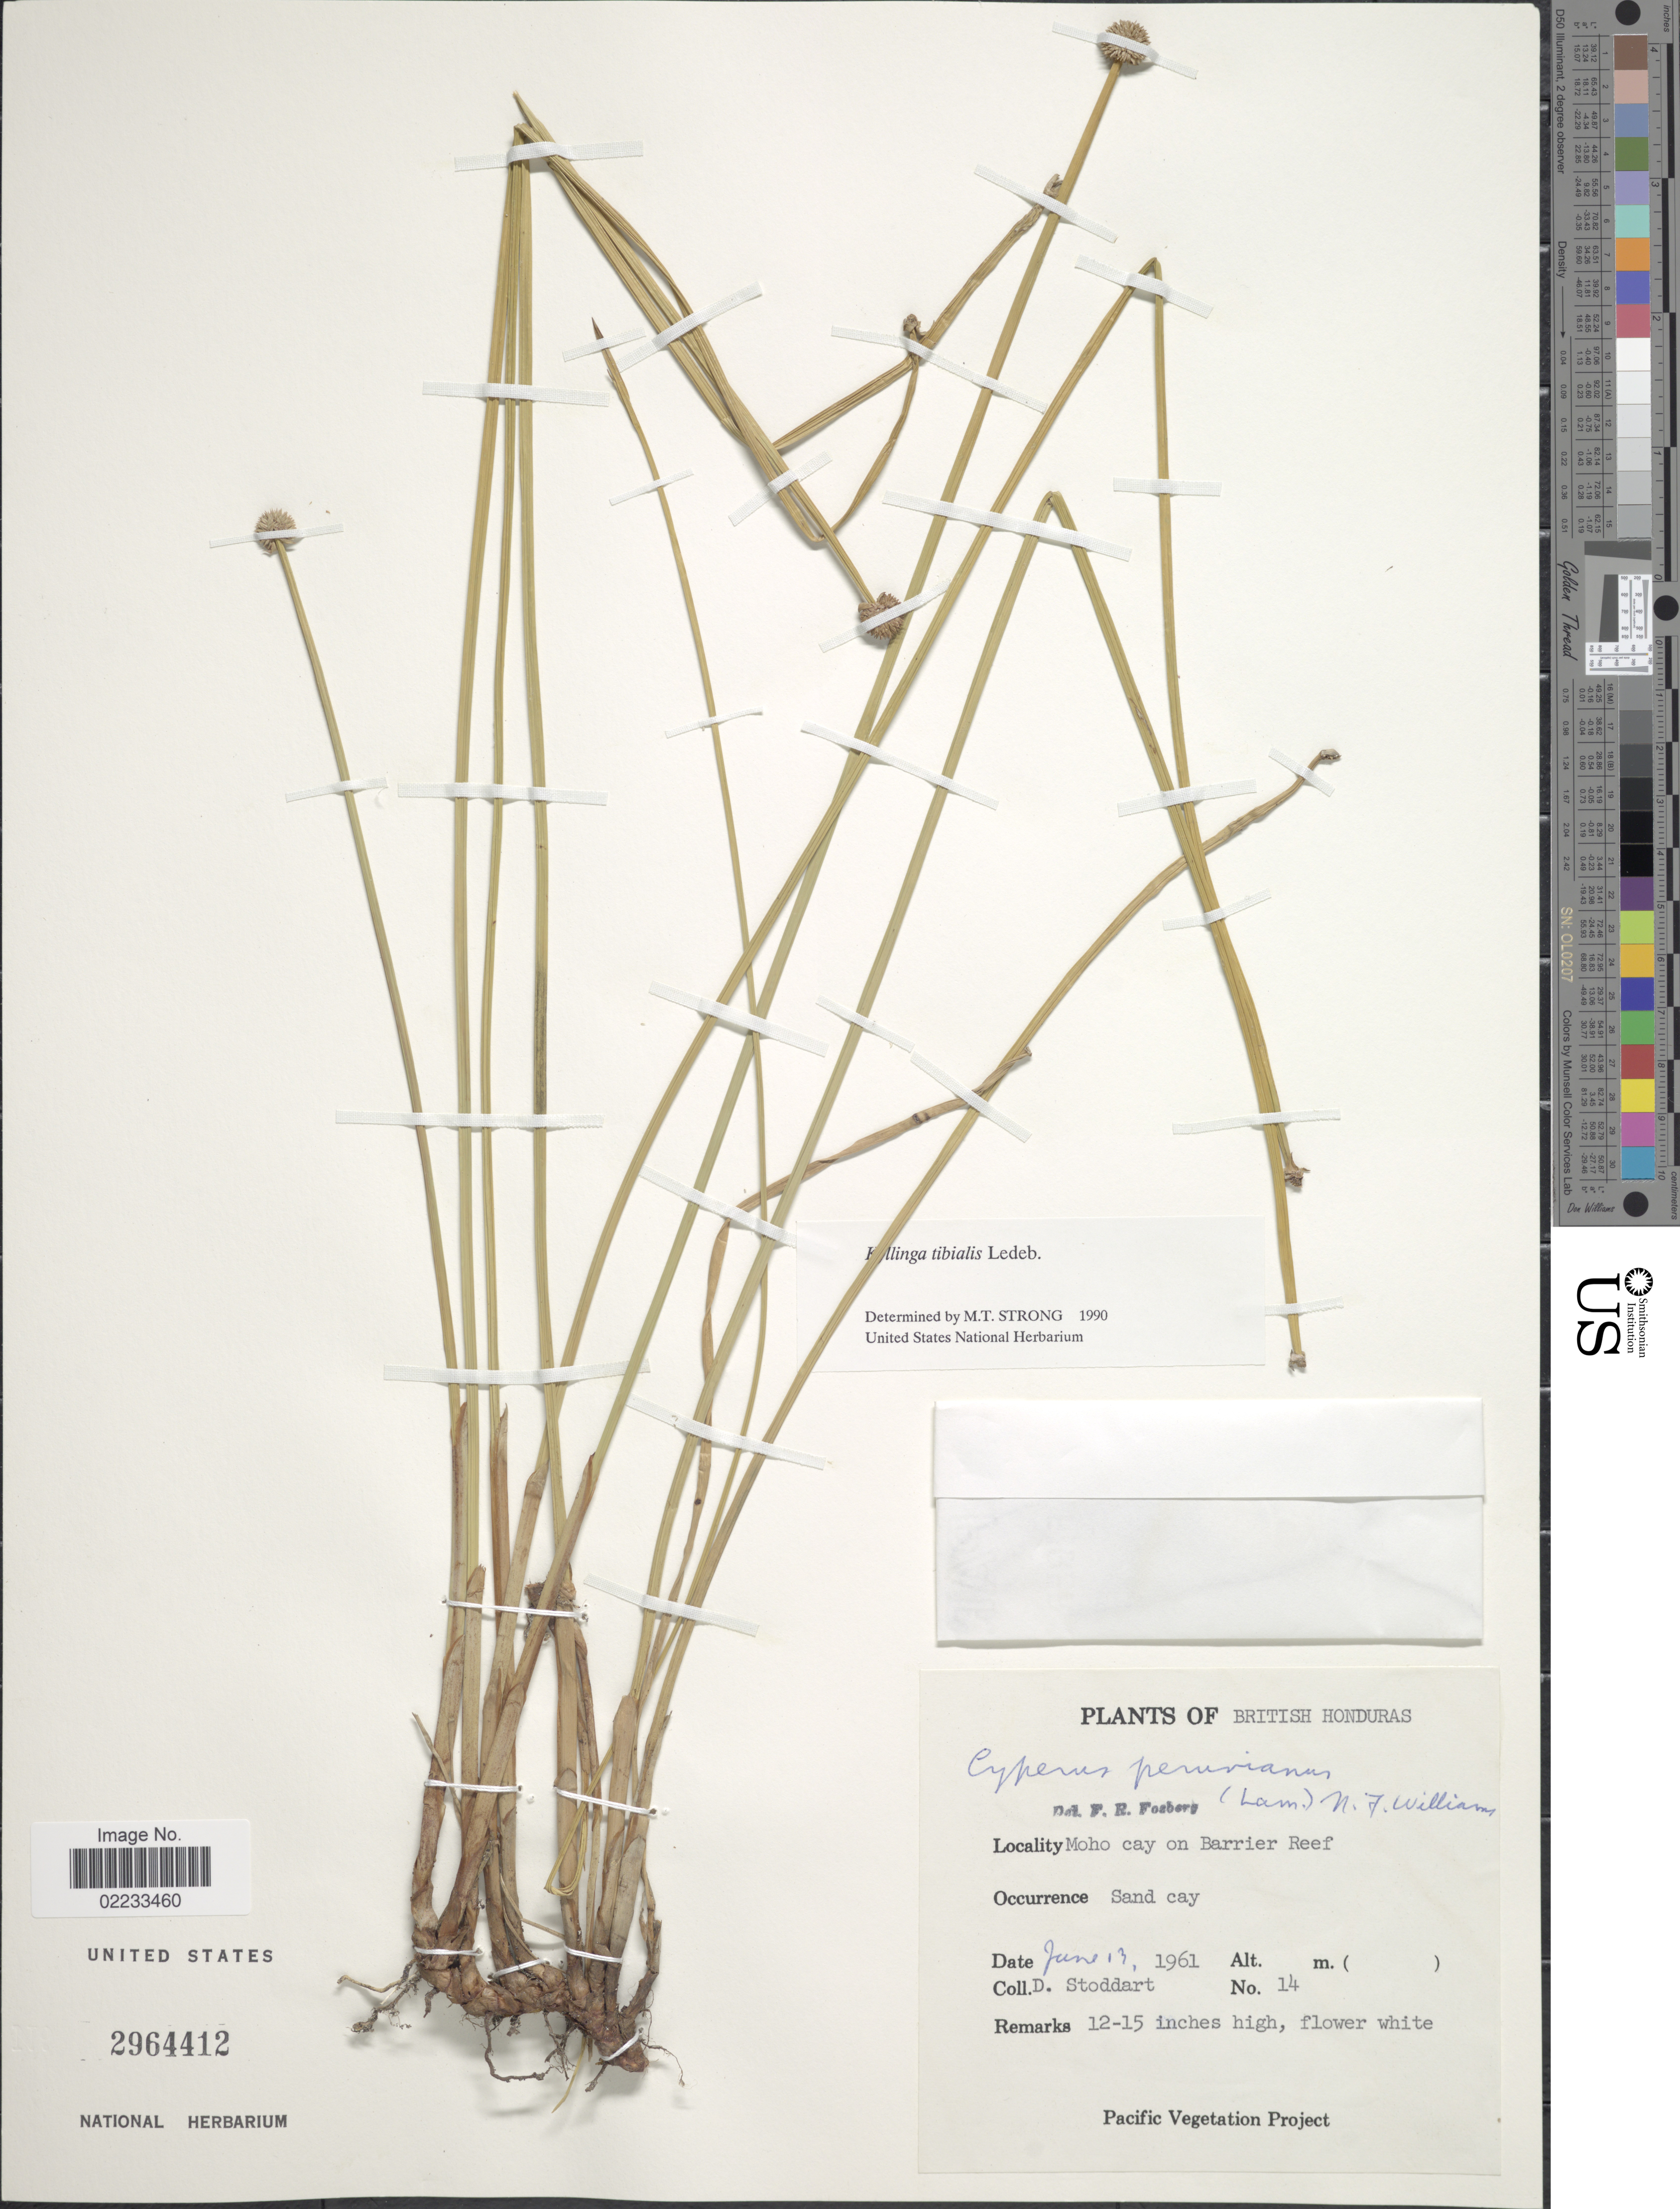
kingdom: Plantae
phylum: Tracheophyta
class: Liliopsida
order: Poales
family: Cyperaceae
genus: Cyperus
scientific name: Cyperus tibialis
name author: (Poit. ex Ledeb.) Govaerts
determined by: Strong, Mark T., (BOT), Smithsonian Institution - National Museum of Natural History (UNITED STATES)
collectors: D. Stoddart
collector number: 14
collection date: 1961-06-13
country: Belize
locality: British Honduras. Moho Cay on Barrier Reef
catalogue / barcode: US 2964412